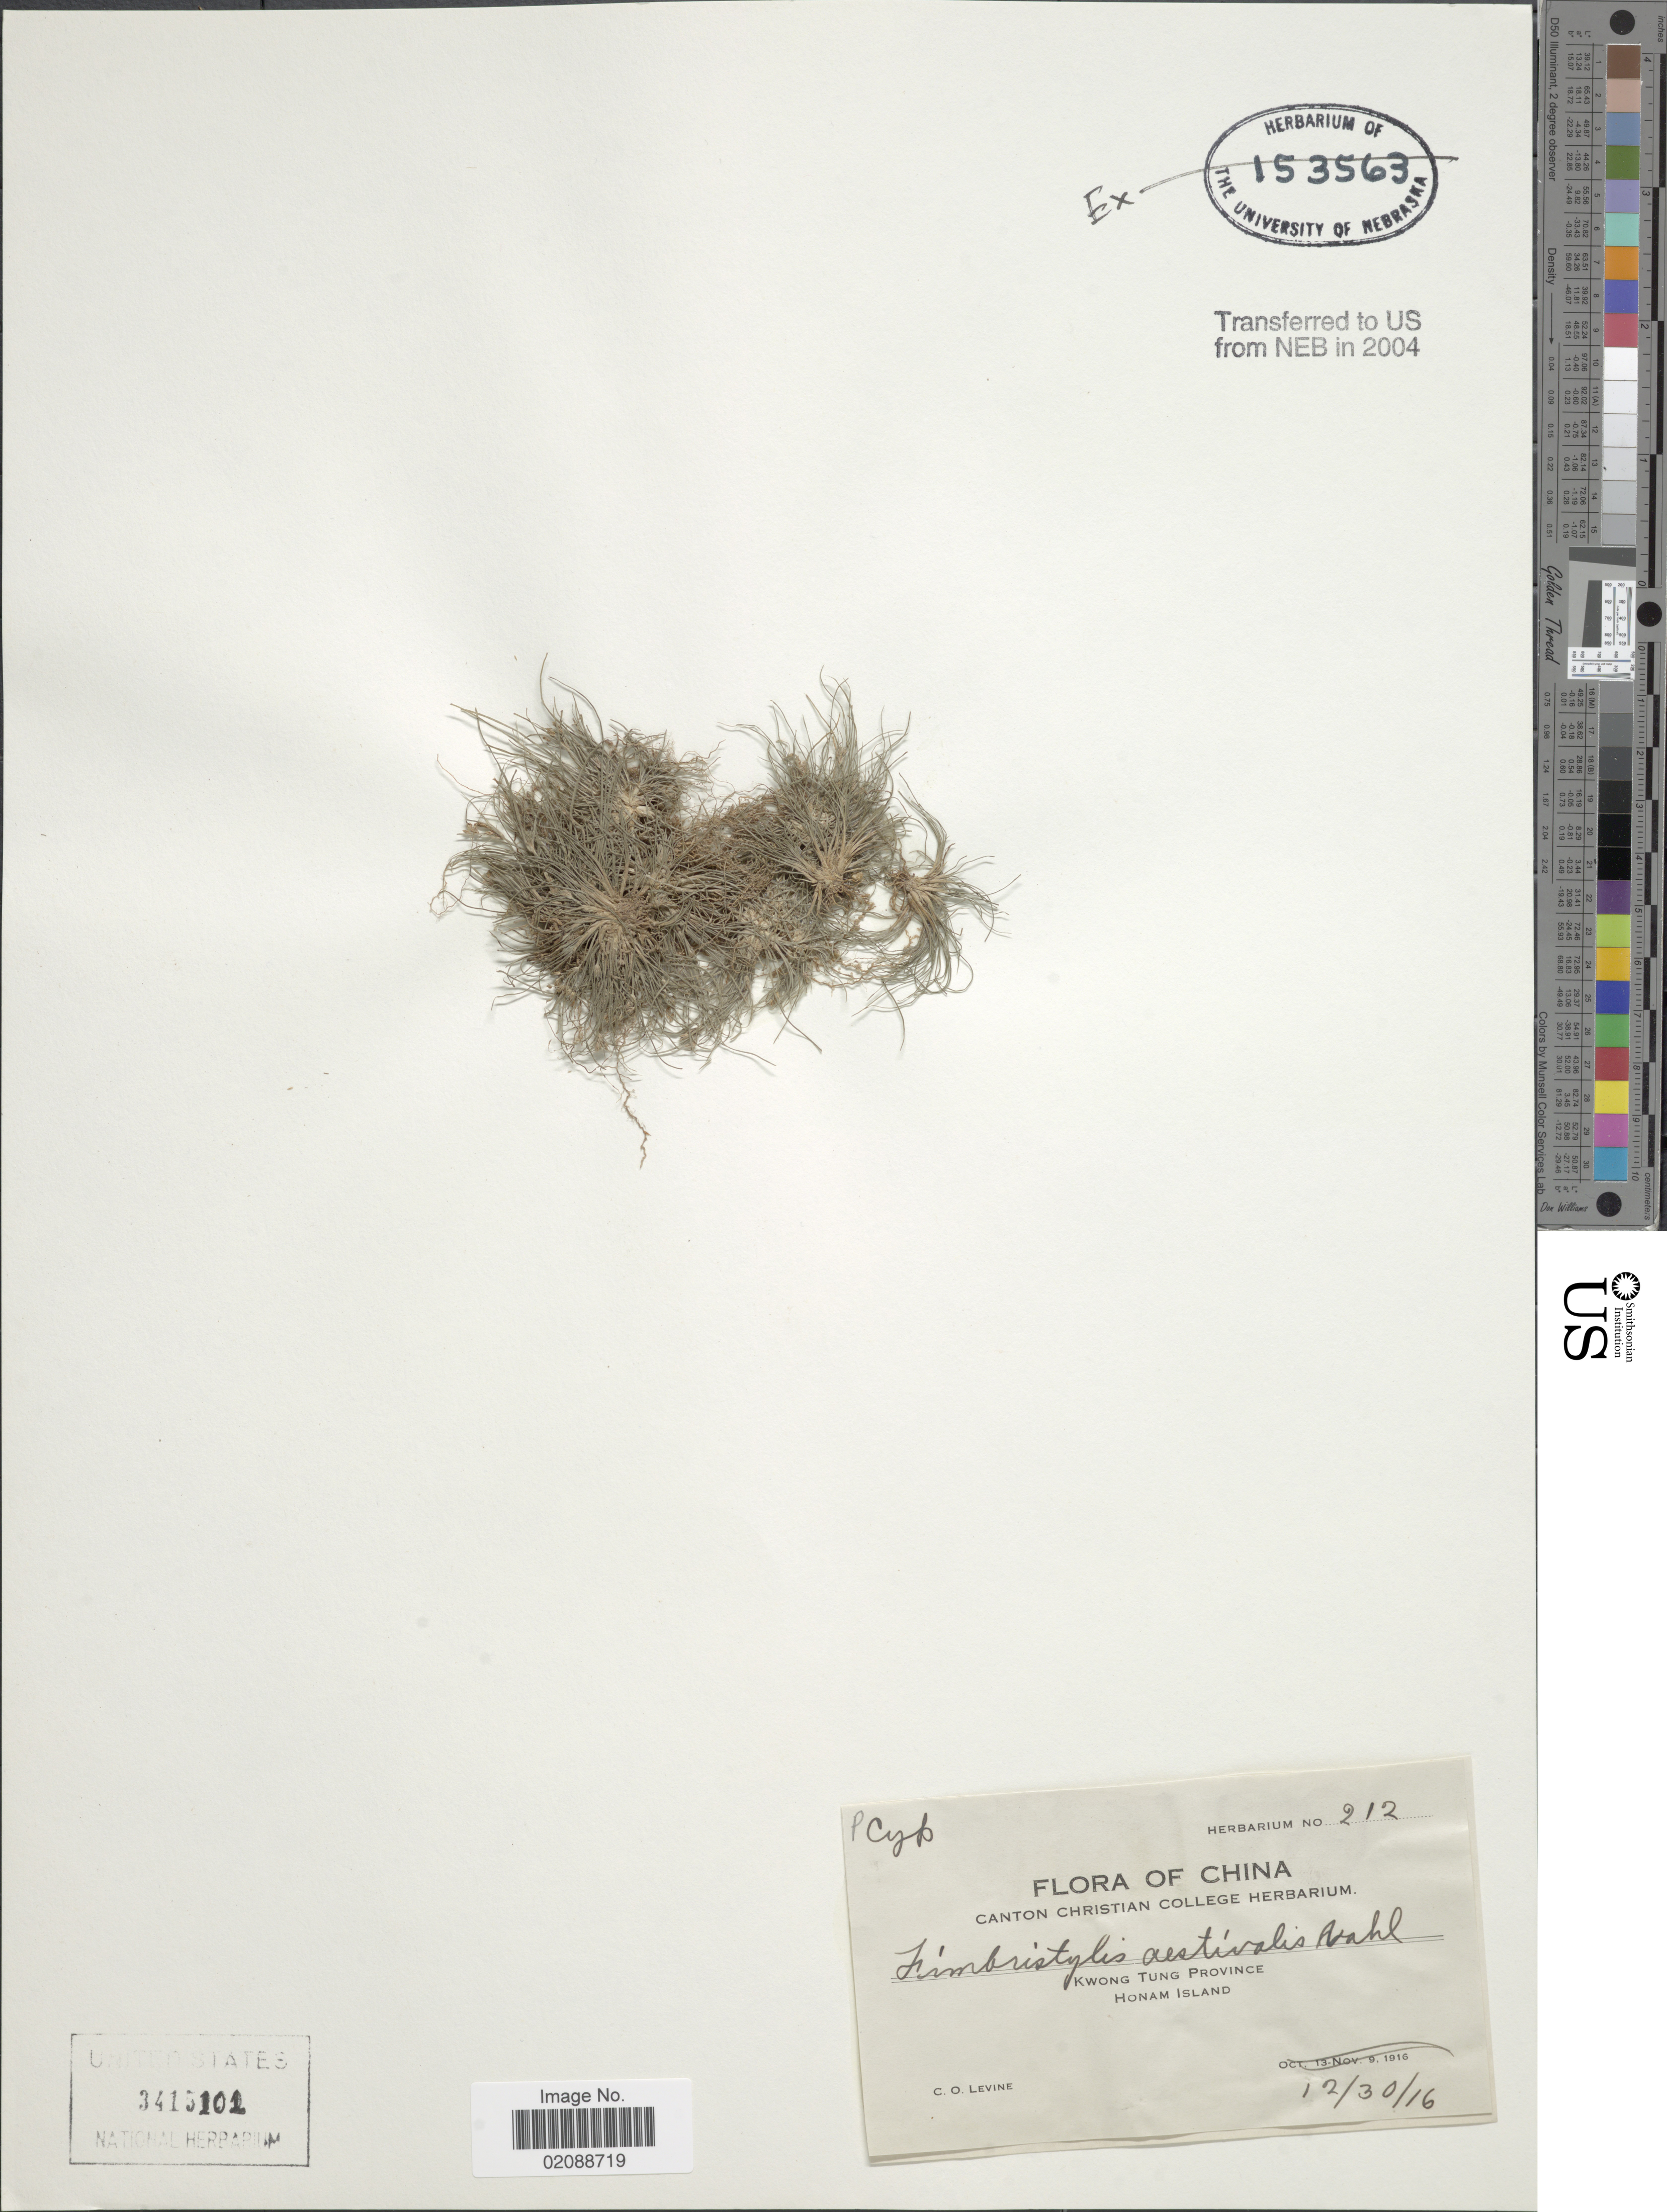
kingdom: Plantae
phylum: Tracheophyta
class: Liliopsida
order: Poales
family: Cyperaceae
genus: Fimbristylis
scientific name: Fimbristylis aestivalis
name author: (Retz.) Vahl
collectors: C. O. Levine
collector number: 212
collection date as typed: Transcribed d/m/y: 30/12/16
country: China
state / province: Guangdong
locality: Kwong Tung Province, Honam Island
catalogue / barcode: US 3415102